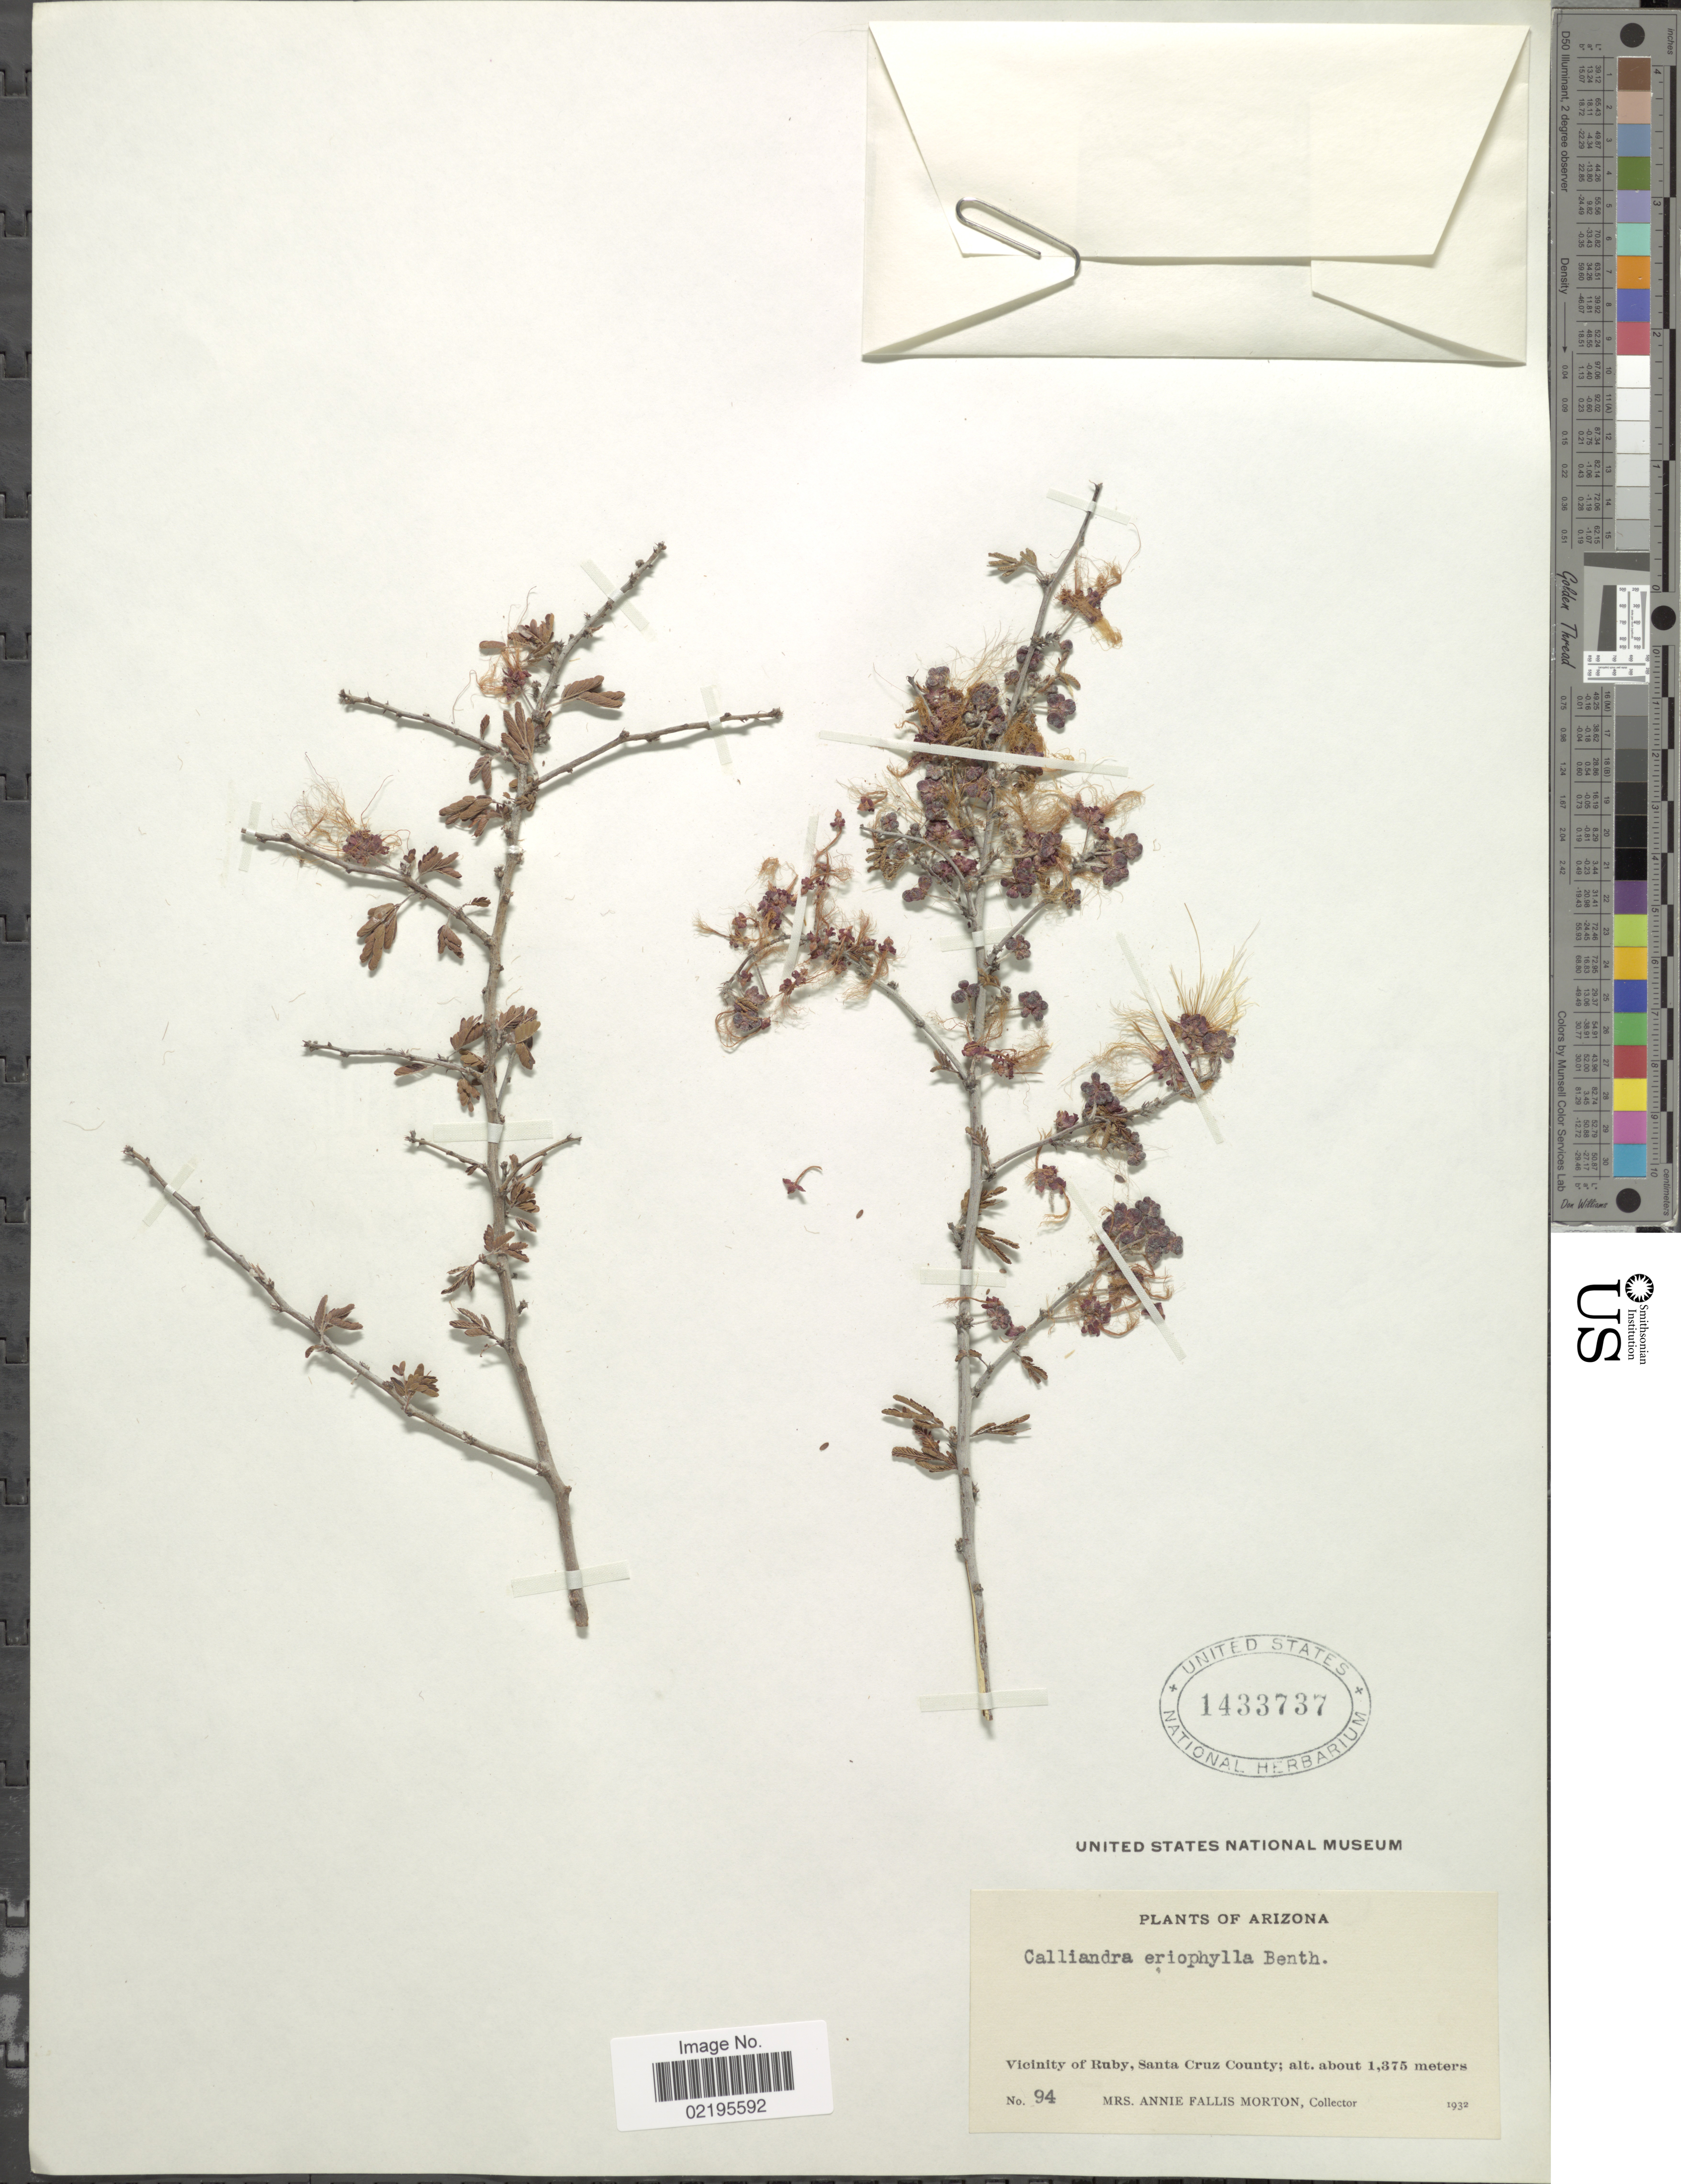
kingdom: Plantae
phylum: Tracheophyta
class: Magnoliopsida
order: Fabales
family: Fabaceae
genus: Calliandra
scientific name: Calliandra eriophylla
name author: Benth.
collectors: A. F. Morton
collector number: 94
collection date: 1932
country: United States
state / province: Arizona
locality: Vicinity of Ruby, Santa Cruz County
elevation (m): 1375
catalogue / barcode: US 1433737